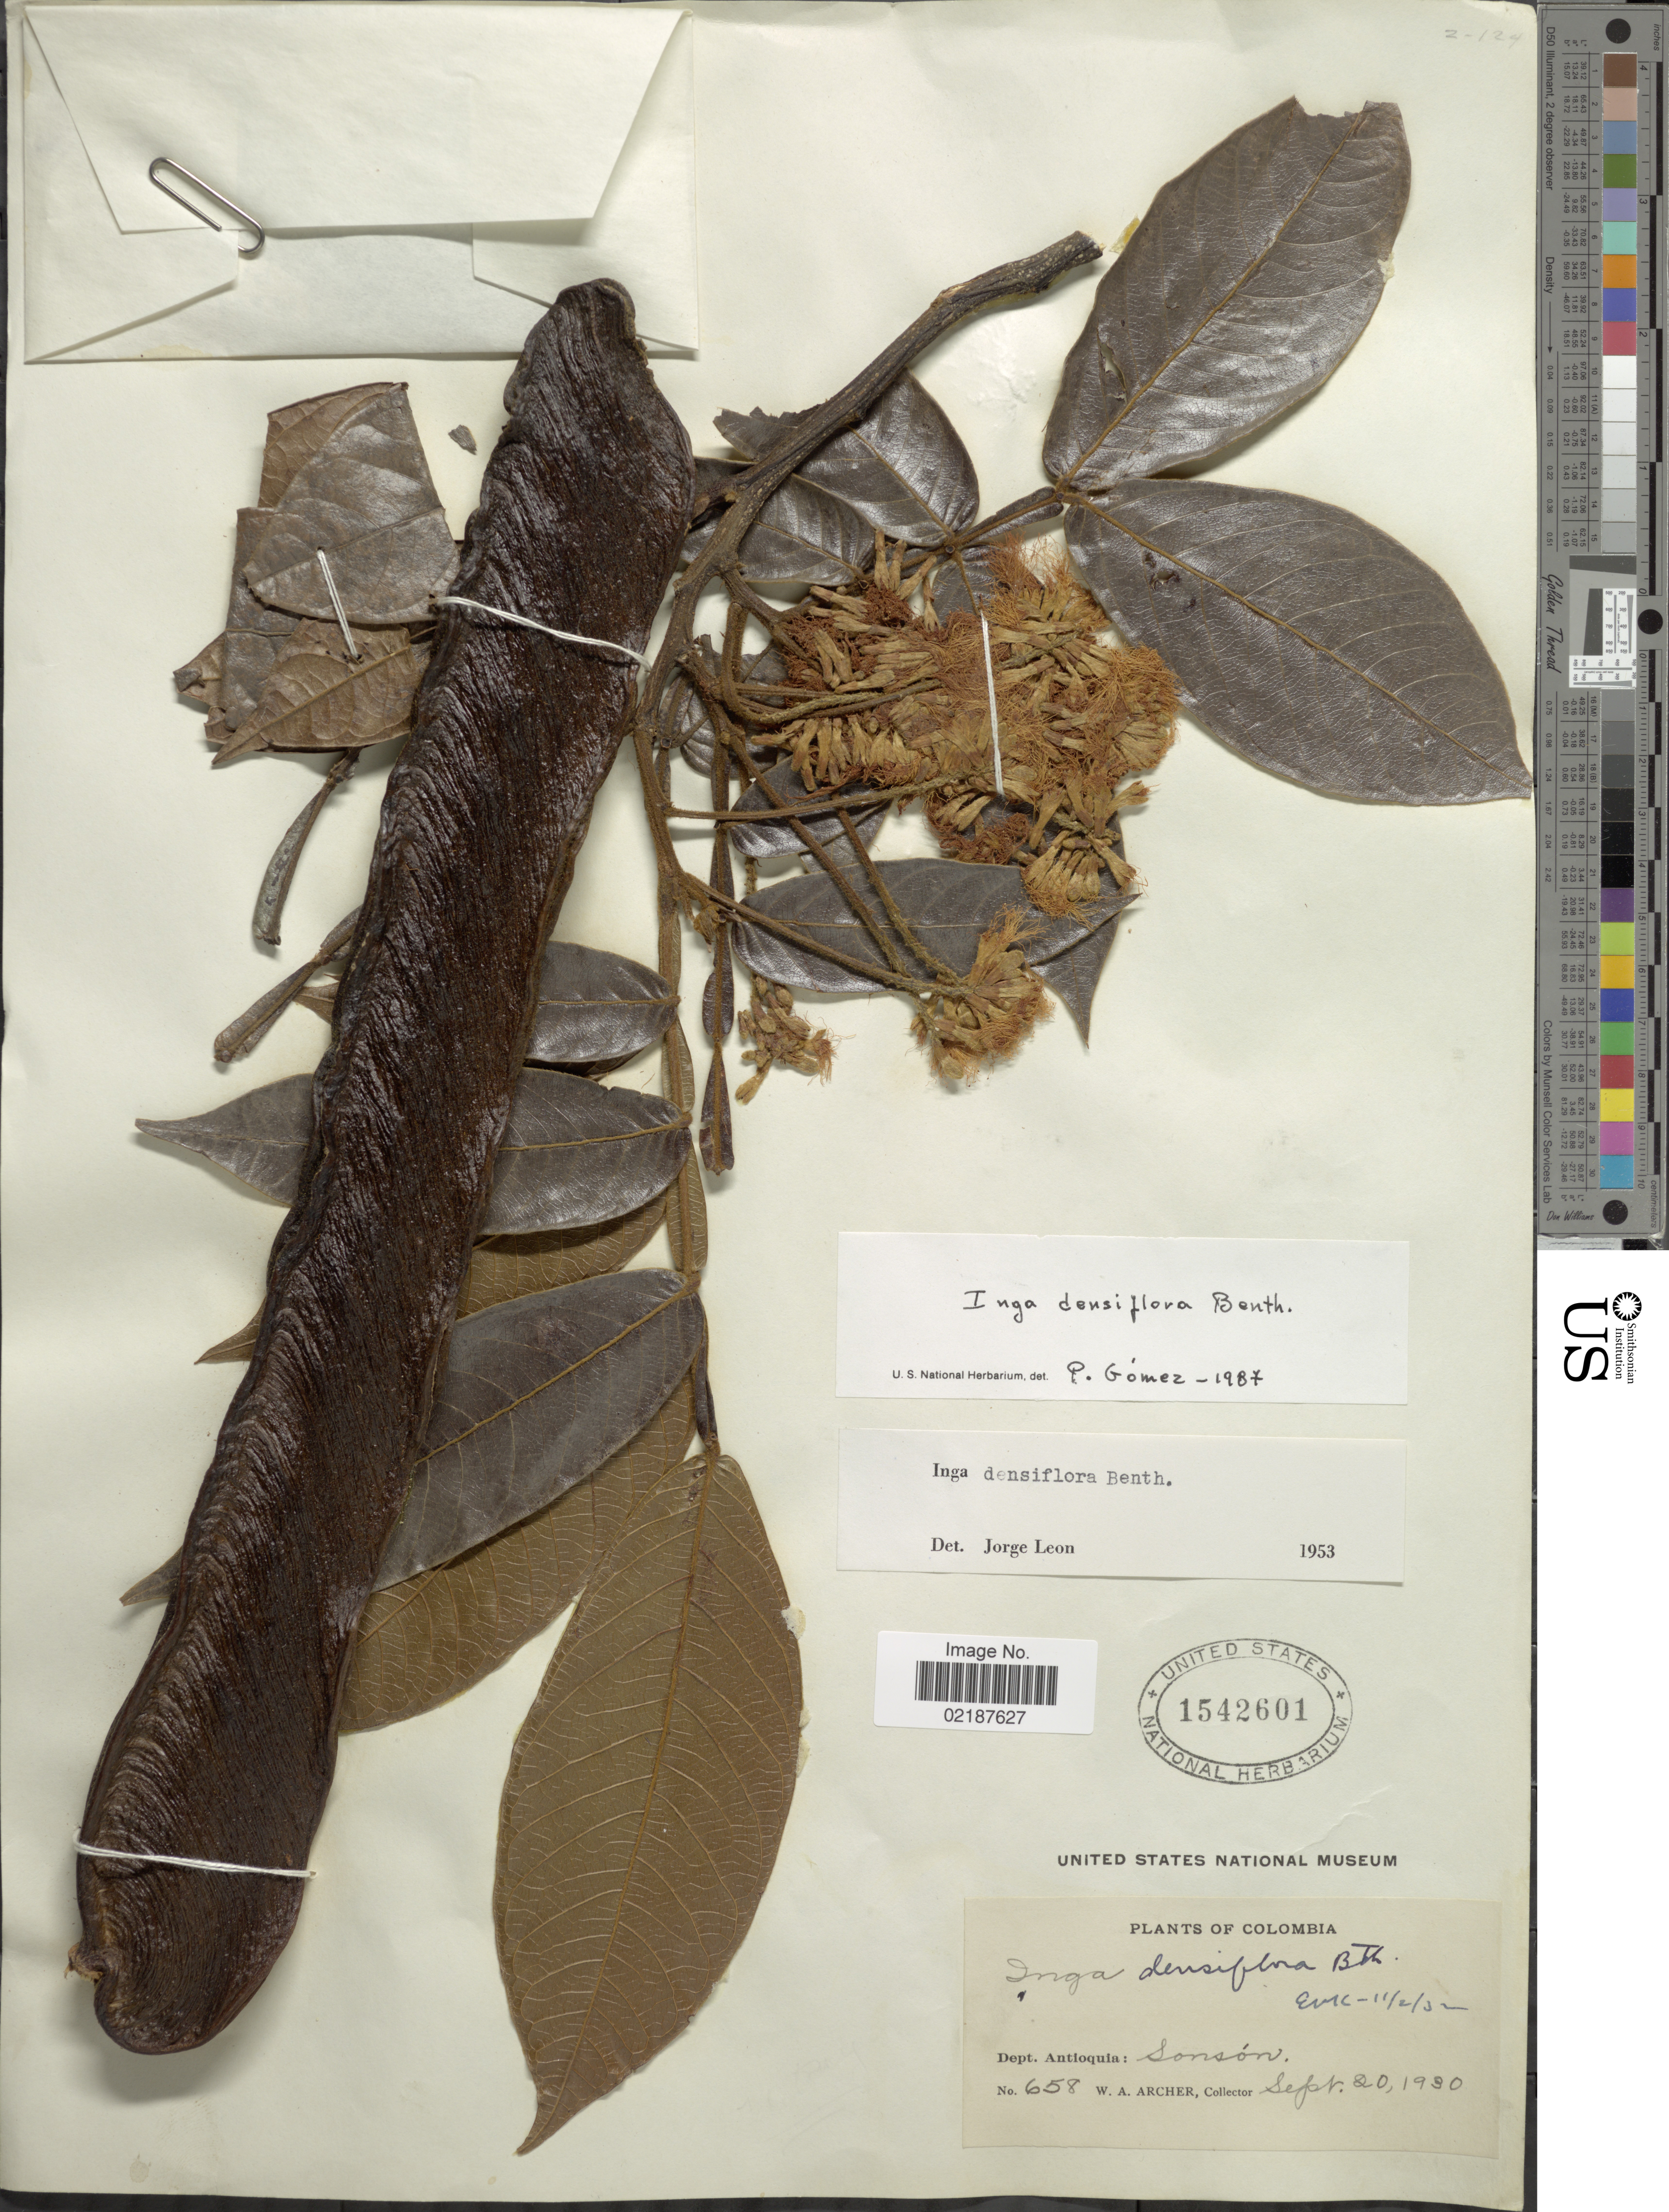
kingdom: Plantae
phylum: Tracheophyta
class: Magnoliopsida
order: Fabales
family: Fabaceae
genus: Inga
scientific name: Inga densiflora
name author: Benth.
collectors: W. A. Archer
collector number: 658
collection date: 1930-09-20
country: Colombia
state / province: Antioquia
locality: Dept. Antioqua: Sonson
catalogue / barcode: US 1542601